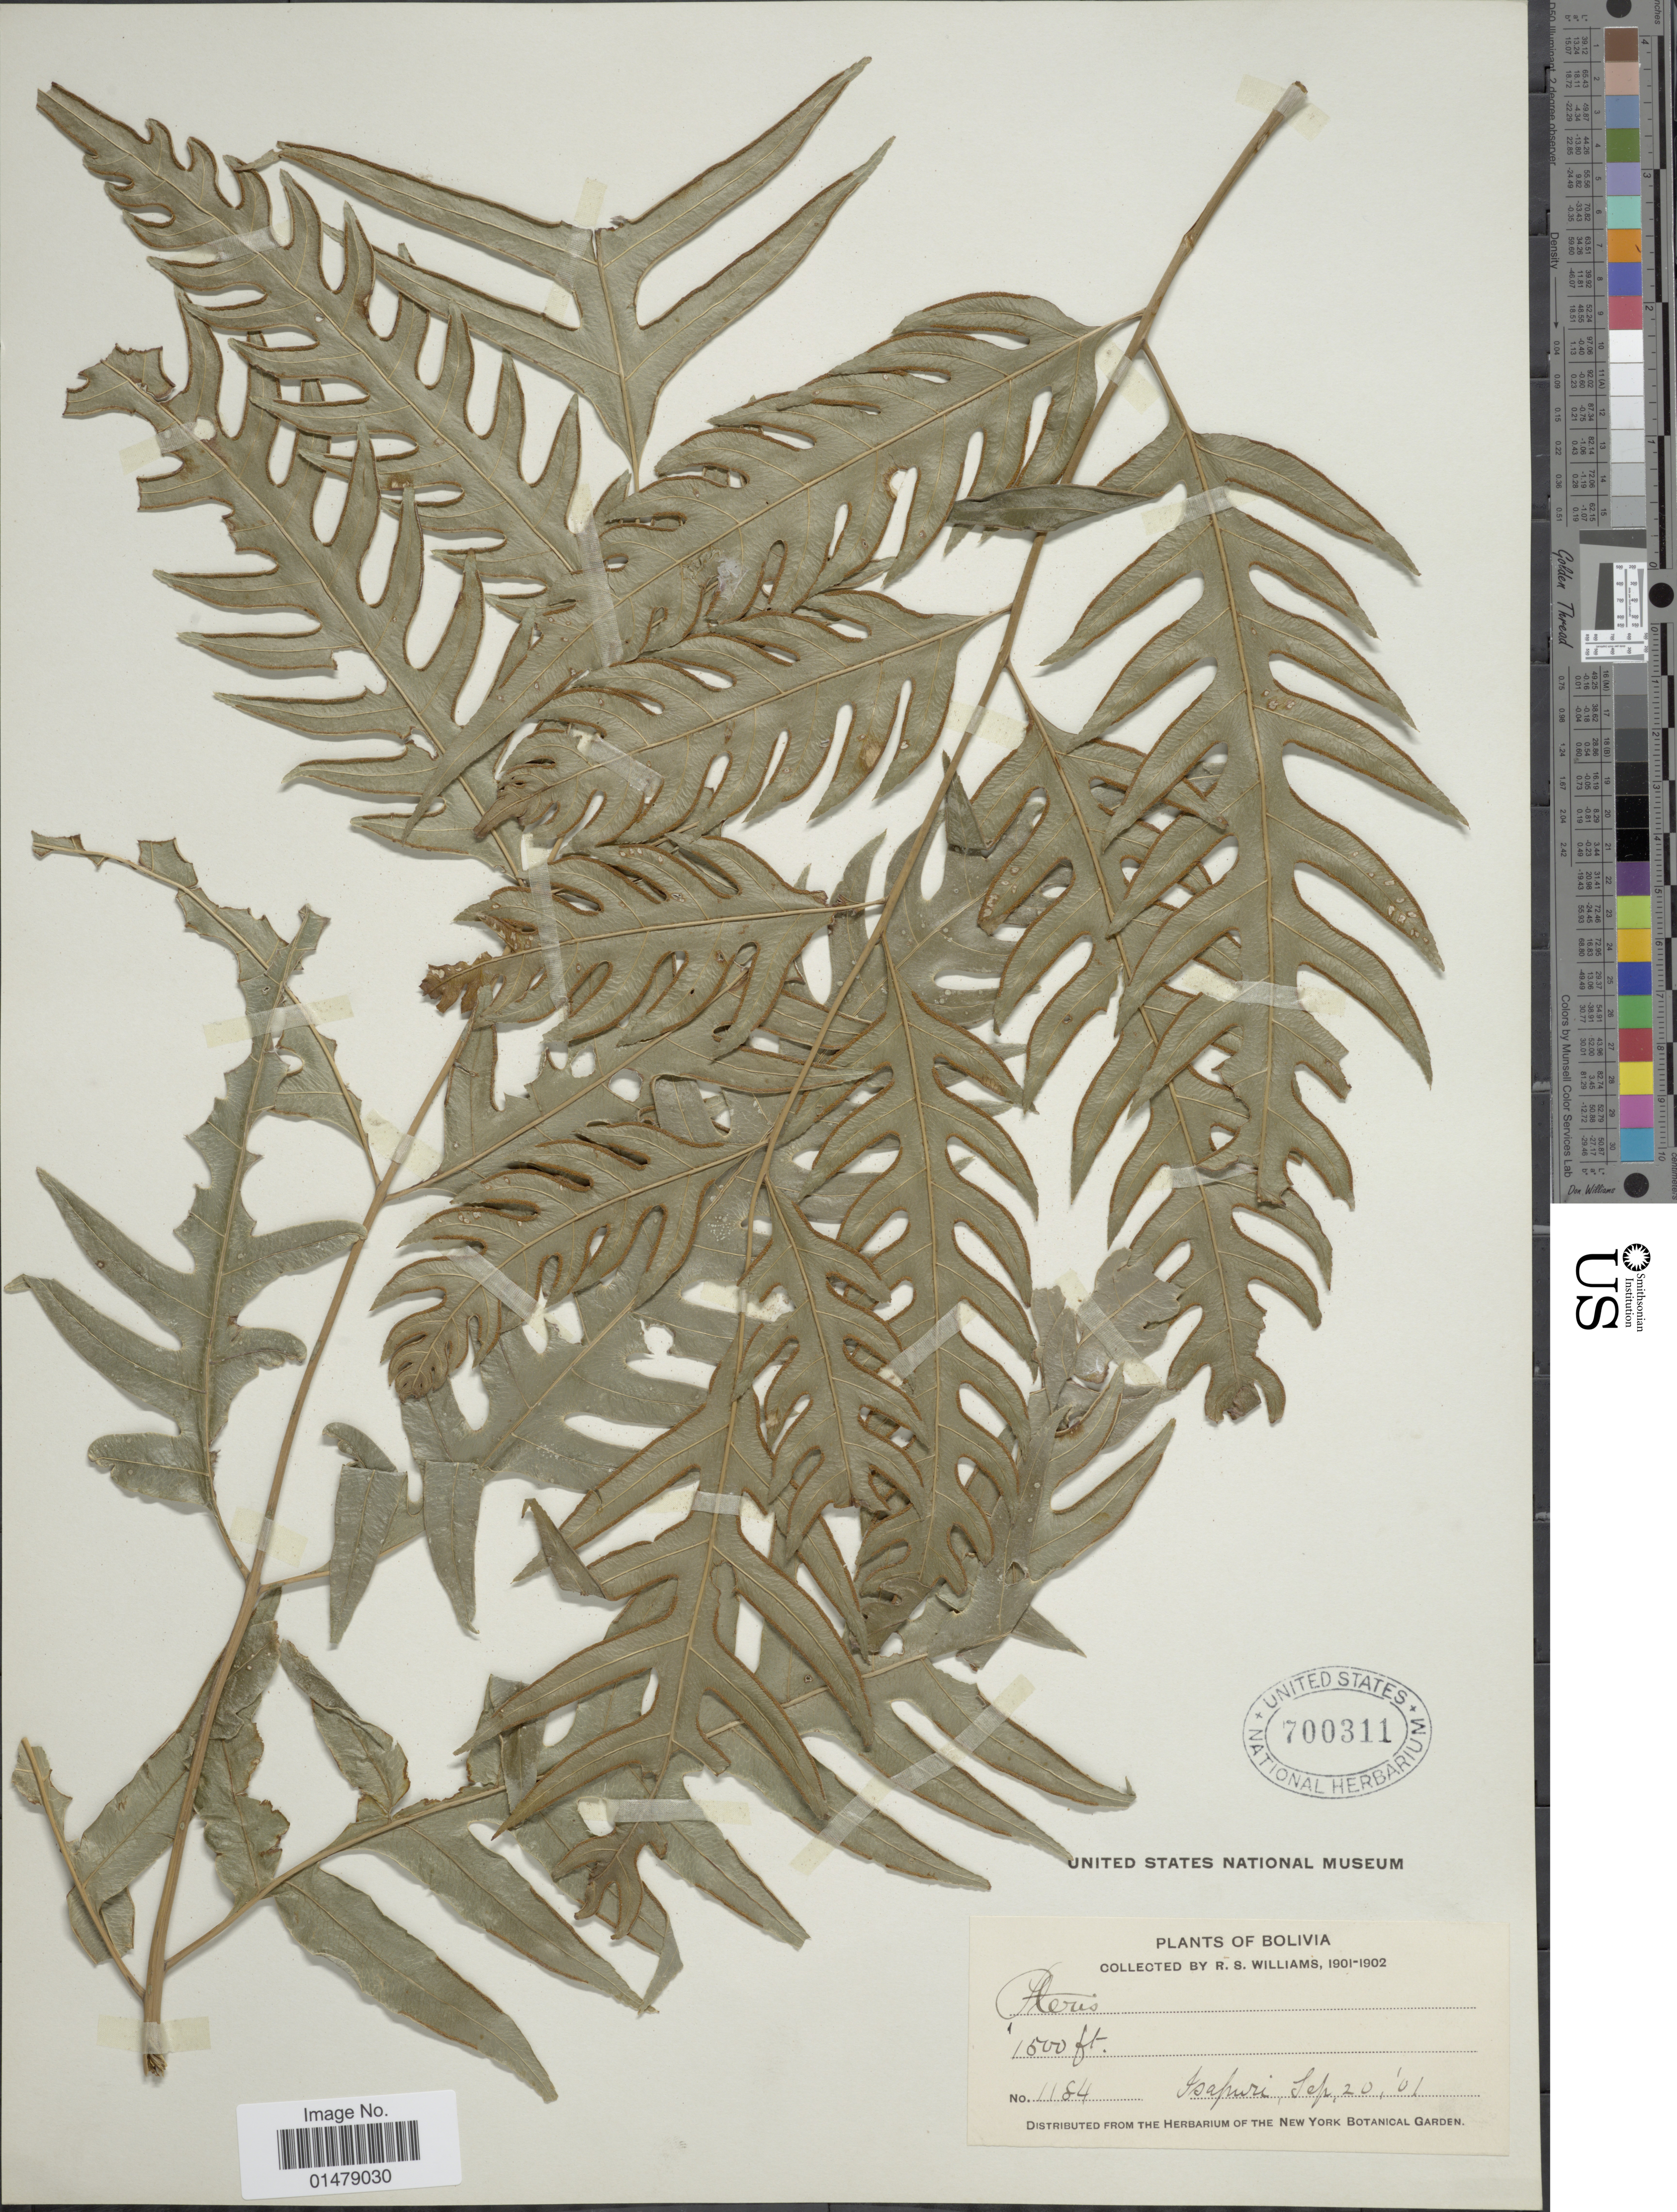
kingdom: Plantae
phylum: Tracheophyta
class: Polypodiopsida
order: Polypodiales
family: Pteridaceae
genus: Pteris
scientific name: Pteris altissima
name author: Poir.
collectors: R. S. Williams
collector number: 1184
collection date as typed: Sep. 20, 1901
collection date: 1901-09-20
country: Bolivia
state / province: La Páz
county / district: Larecaja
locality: Isupuri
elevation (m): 457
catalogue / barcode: US 700311